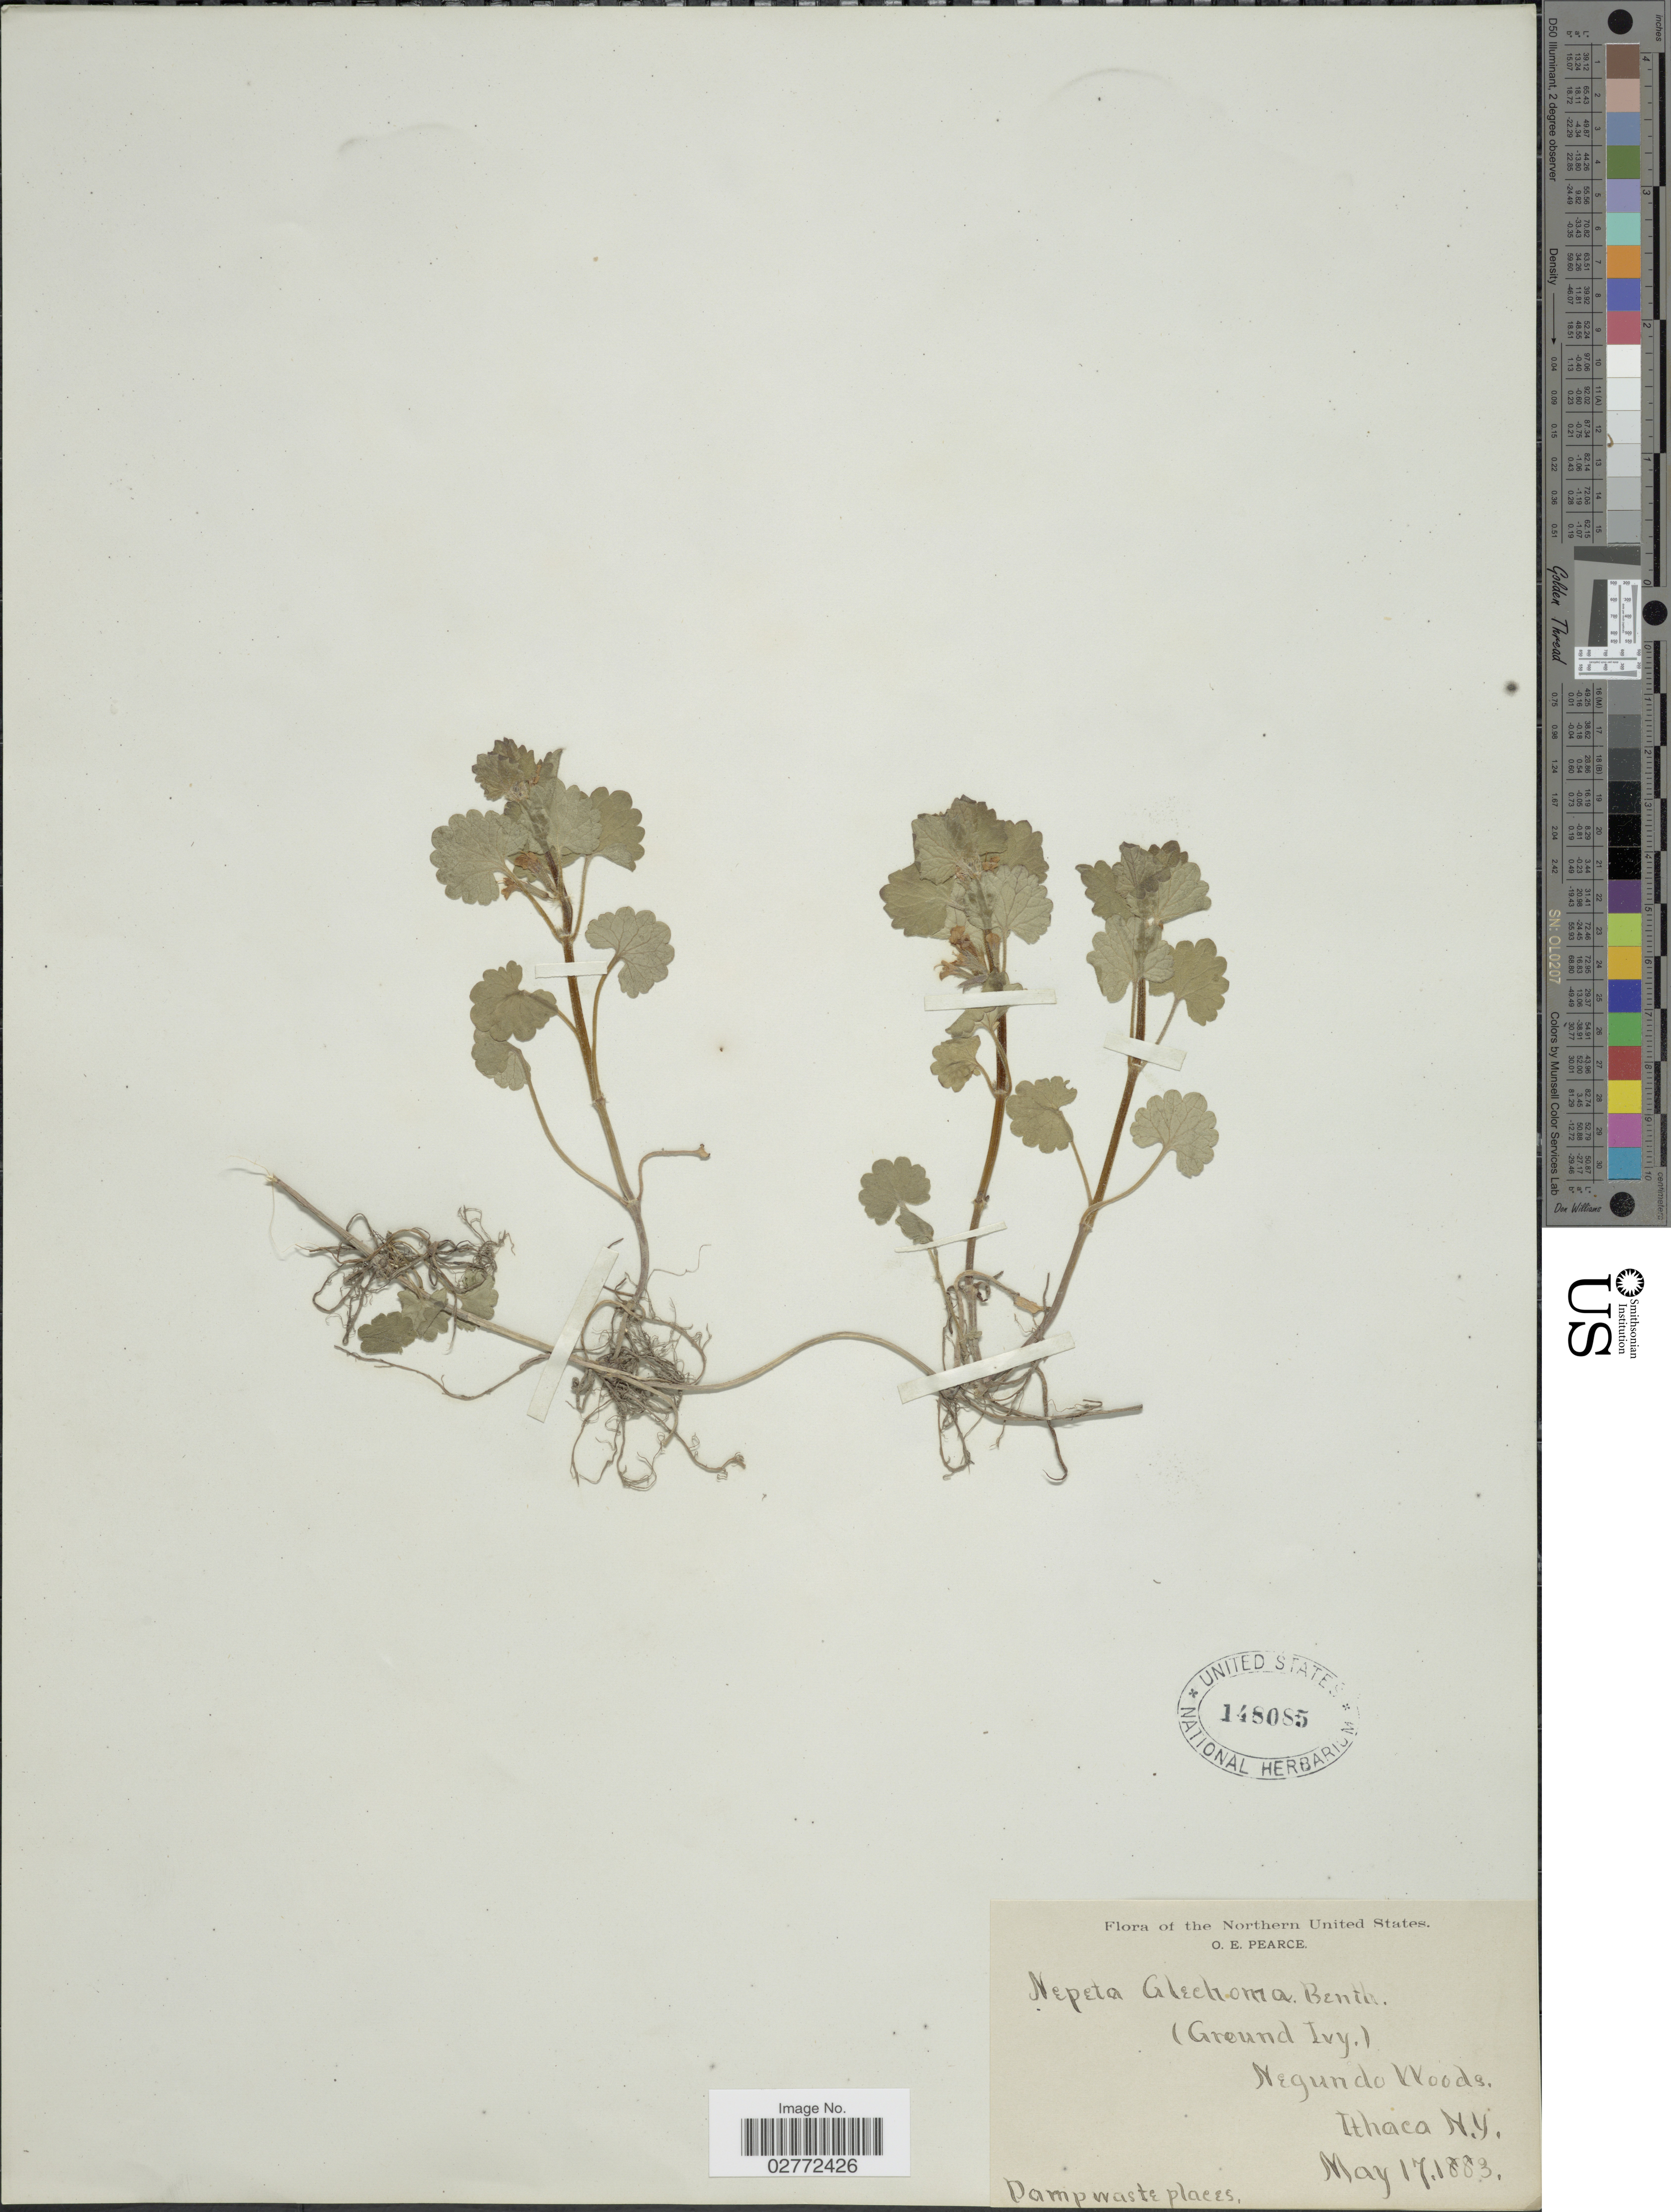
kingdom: Plantae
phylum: Tracheophyta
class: Magnoliopsida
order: Lamiales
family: Lamiaceae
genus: Glechoma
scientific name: Glechoma hederacea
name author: L.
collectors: O. E. Pearce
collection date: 1883-05-17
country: United States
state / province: New York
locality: Northern United States. Negundo Woods. Ithaca.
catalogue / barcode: US 148085